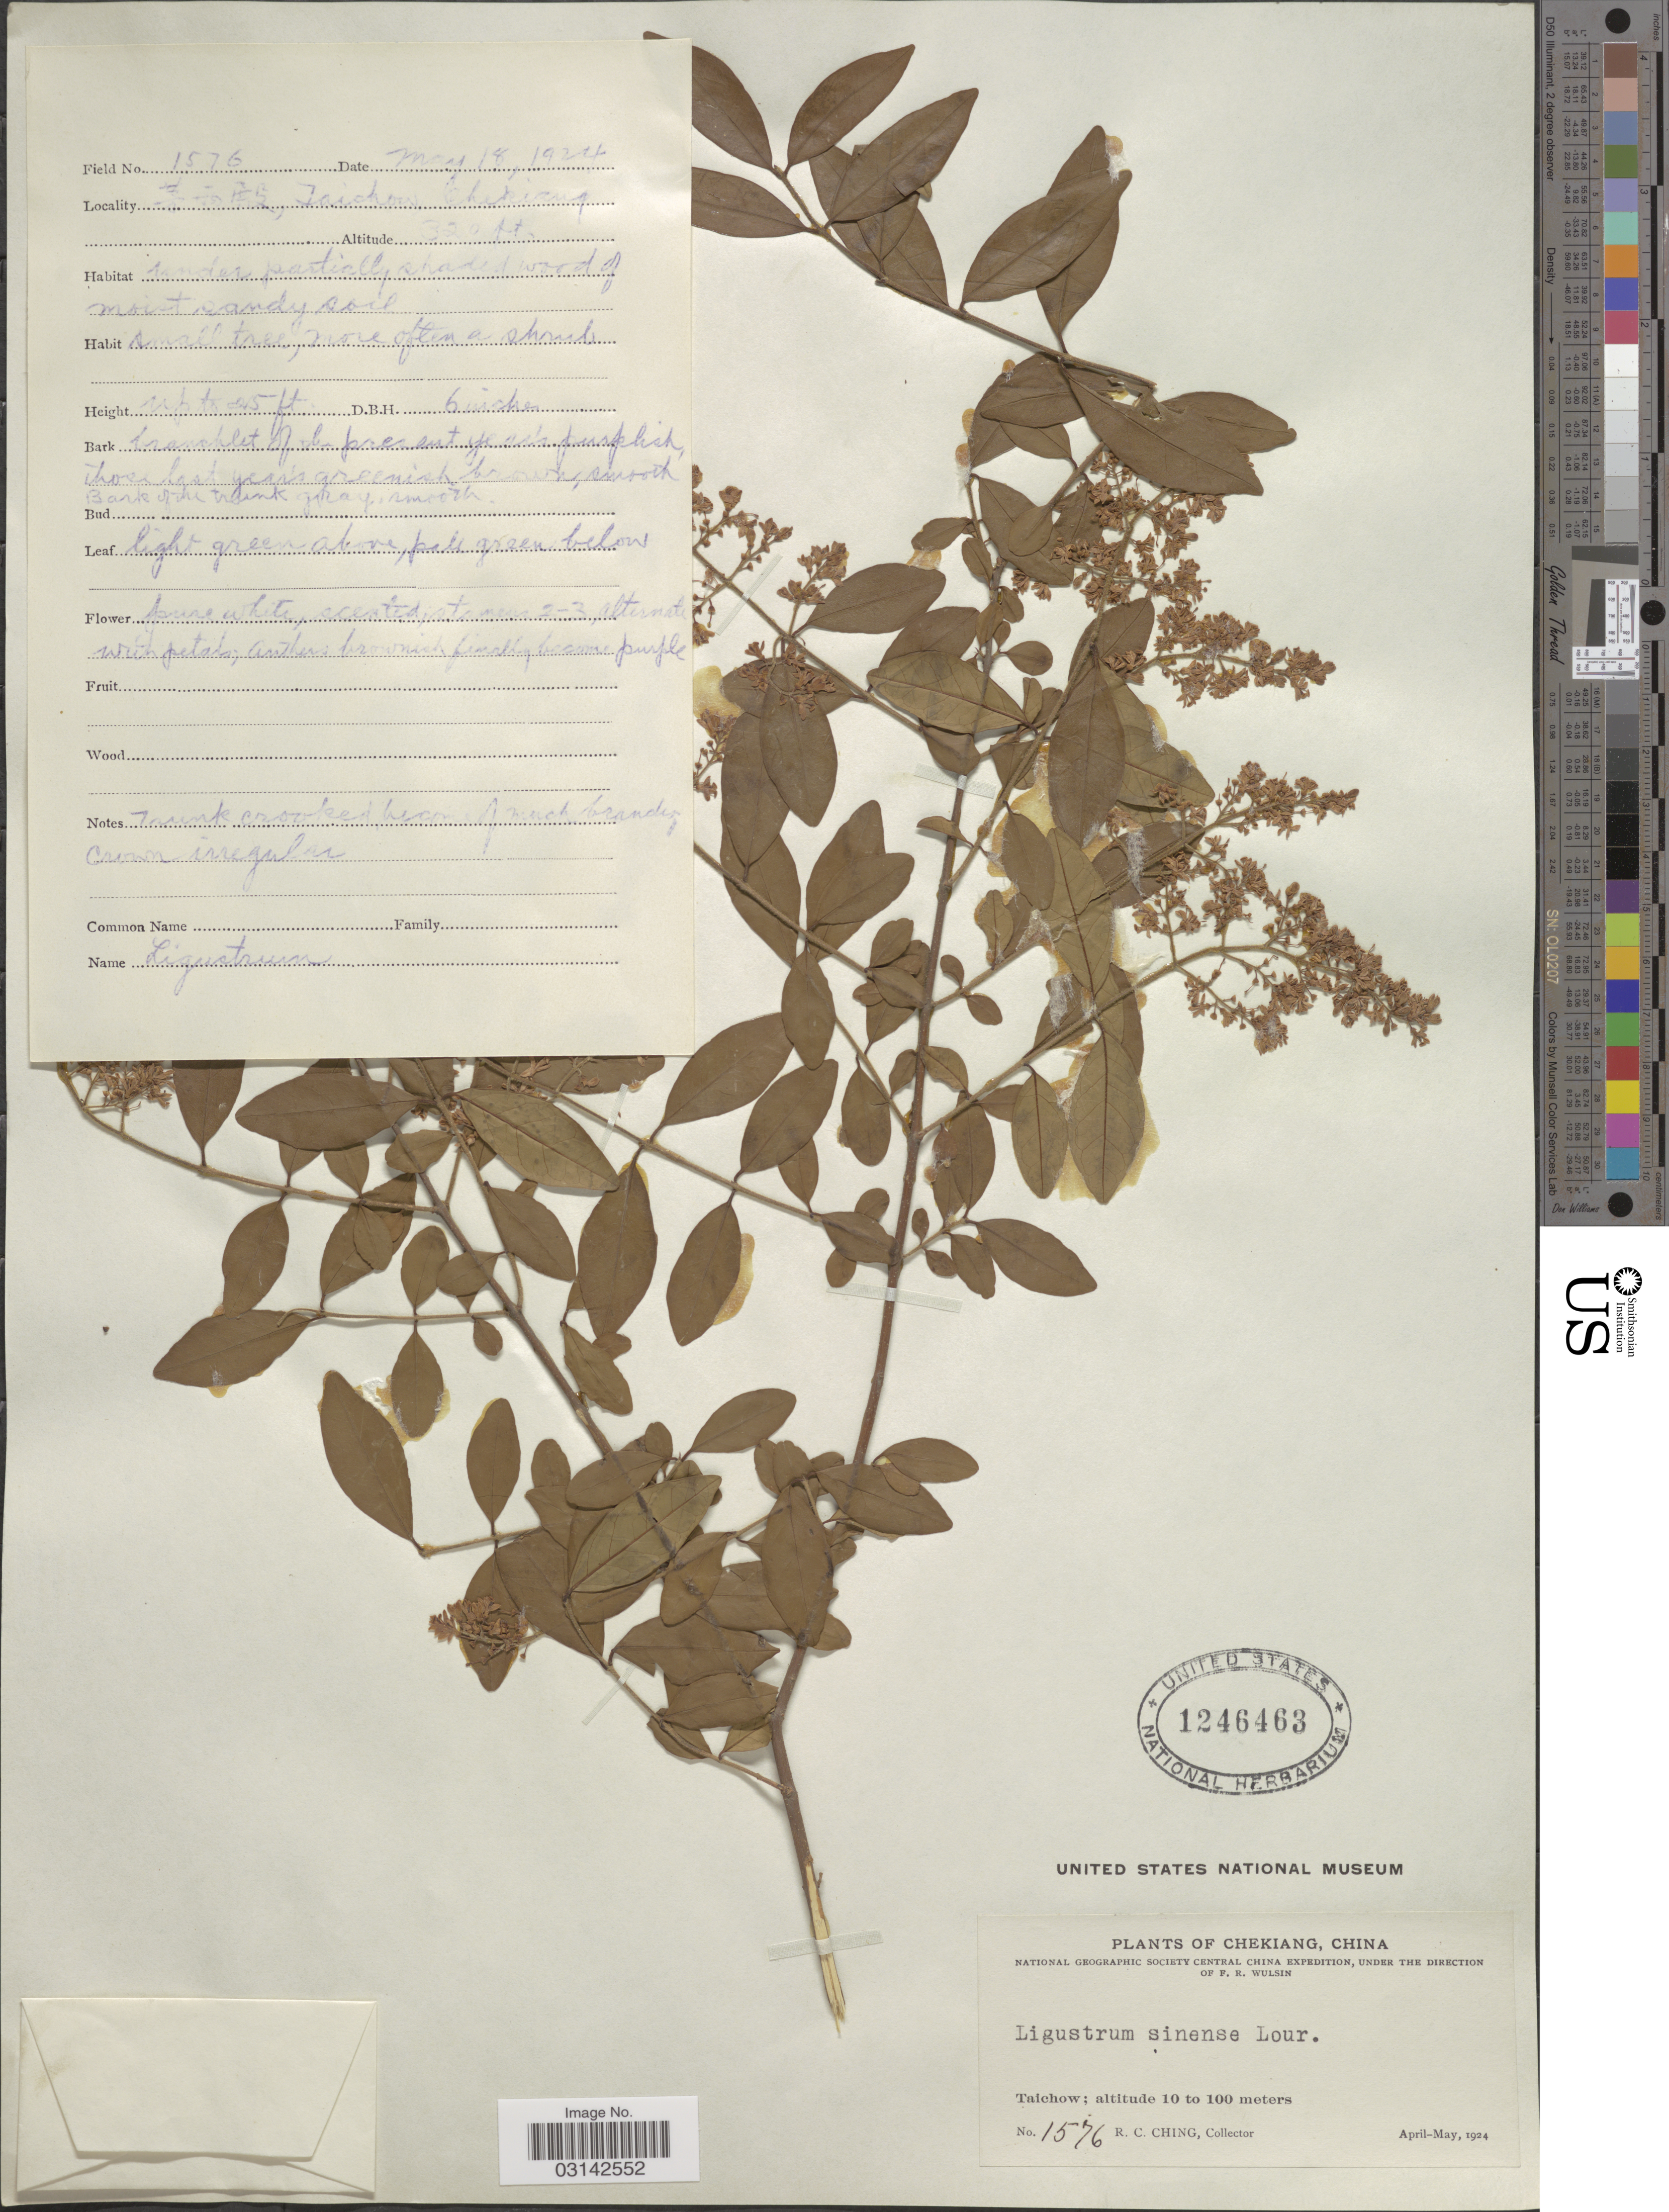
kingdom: Plantae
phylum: Tracheophyta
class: Magnoliopsida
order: Lamiales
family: Oleaceae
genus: Ligustrum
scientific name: Ligustrum sinense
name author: Lour.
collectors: R. C. Ching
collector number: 1576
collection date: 1924-05-18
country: China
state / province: Zhejiang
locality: Chekiang, Taichow.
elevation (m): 98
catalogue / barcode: US 1246463